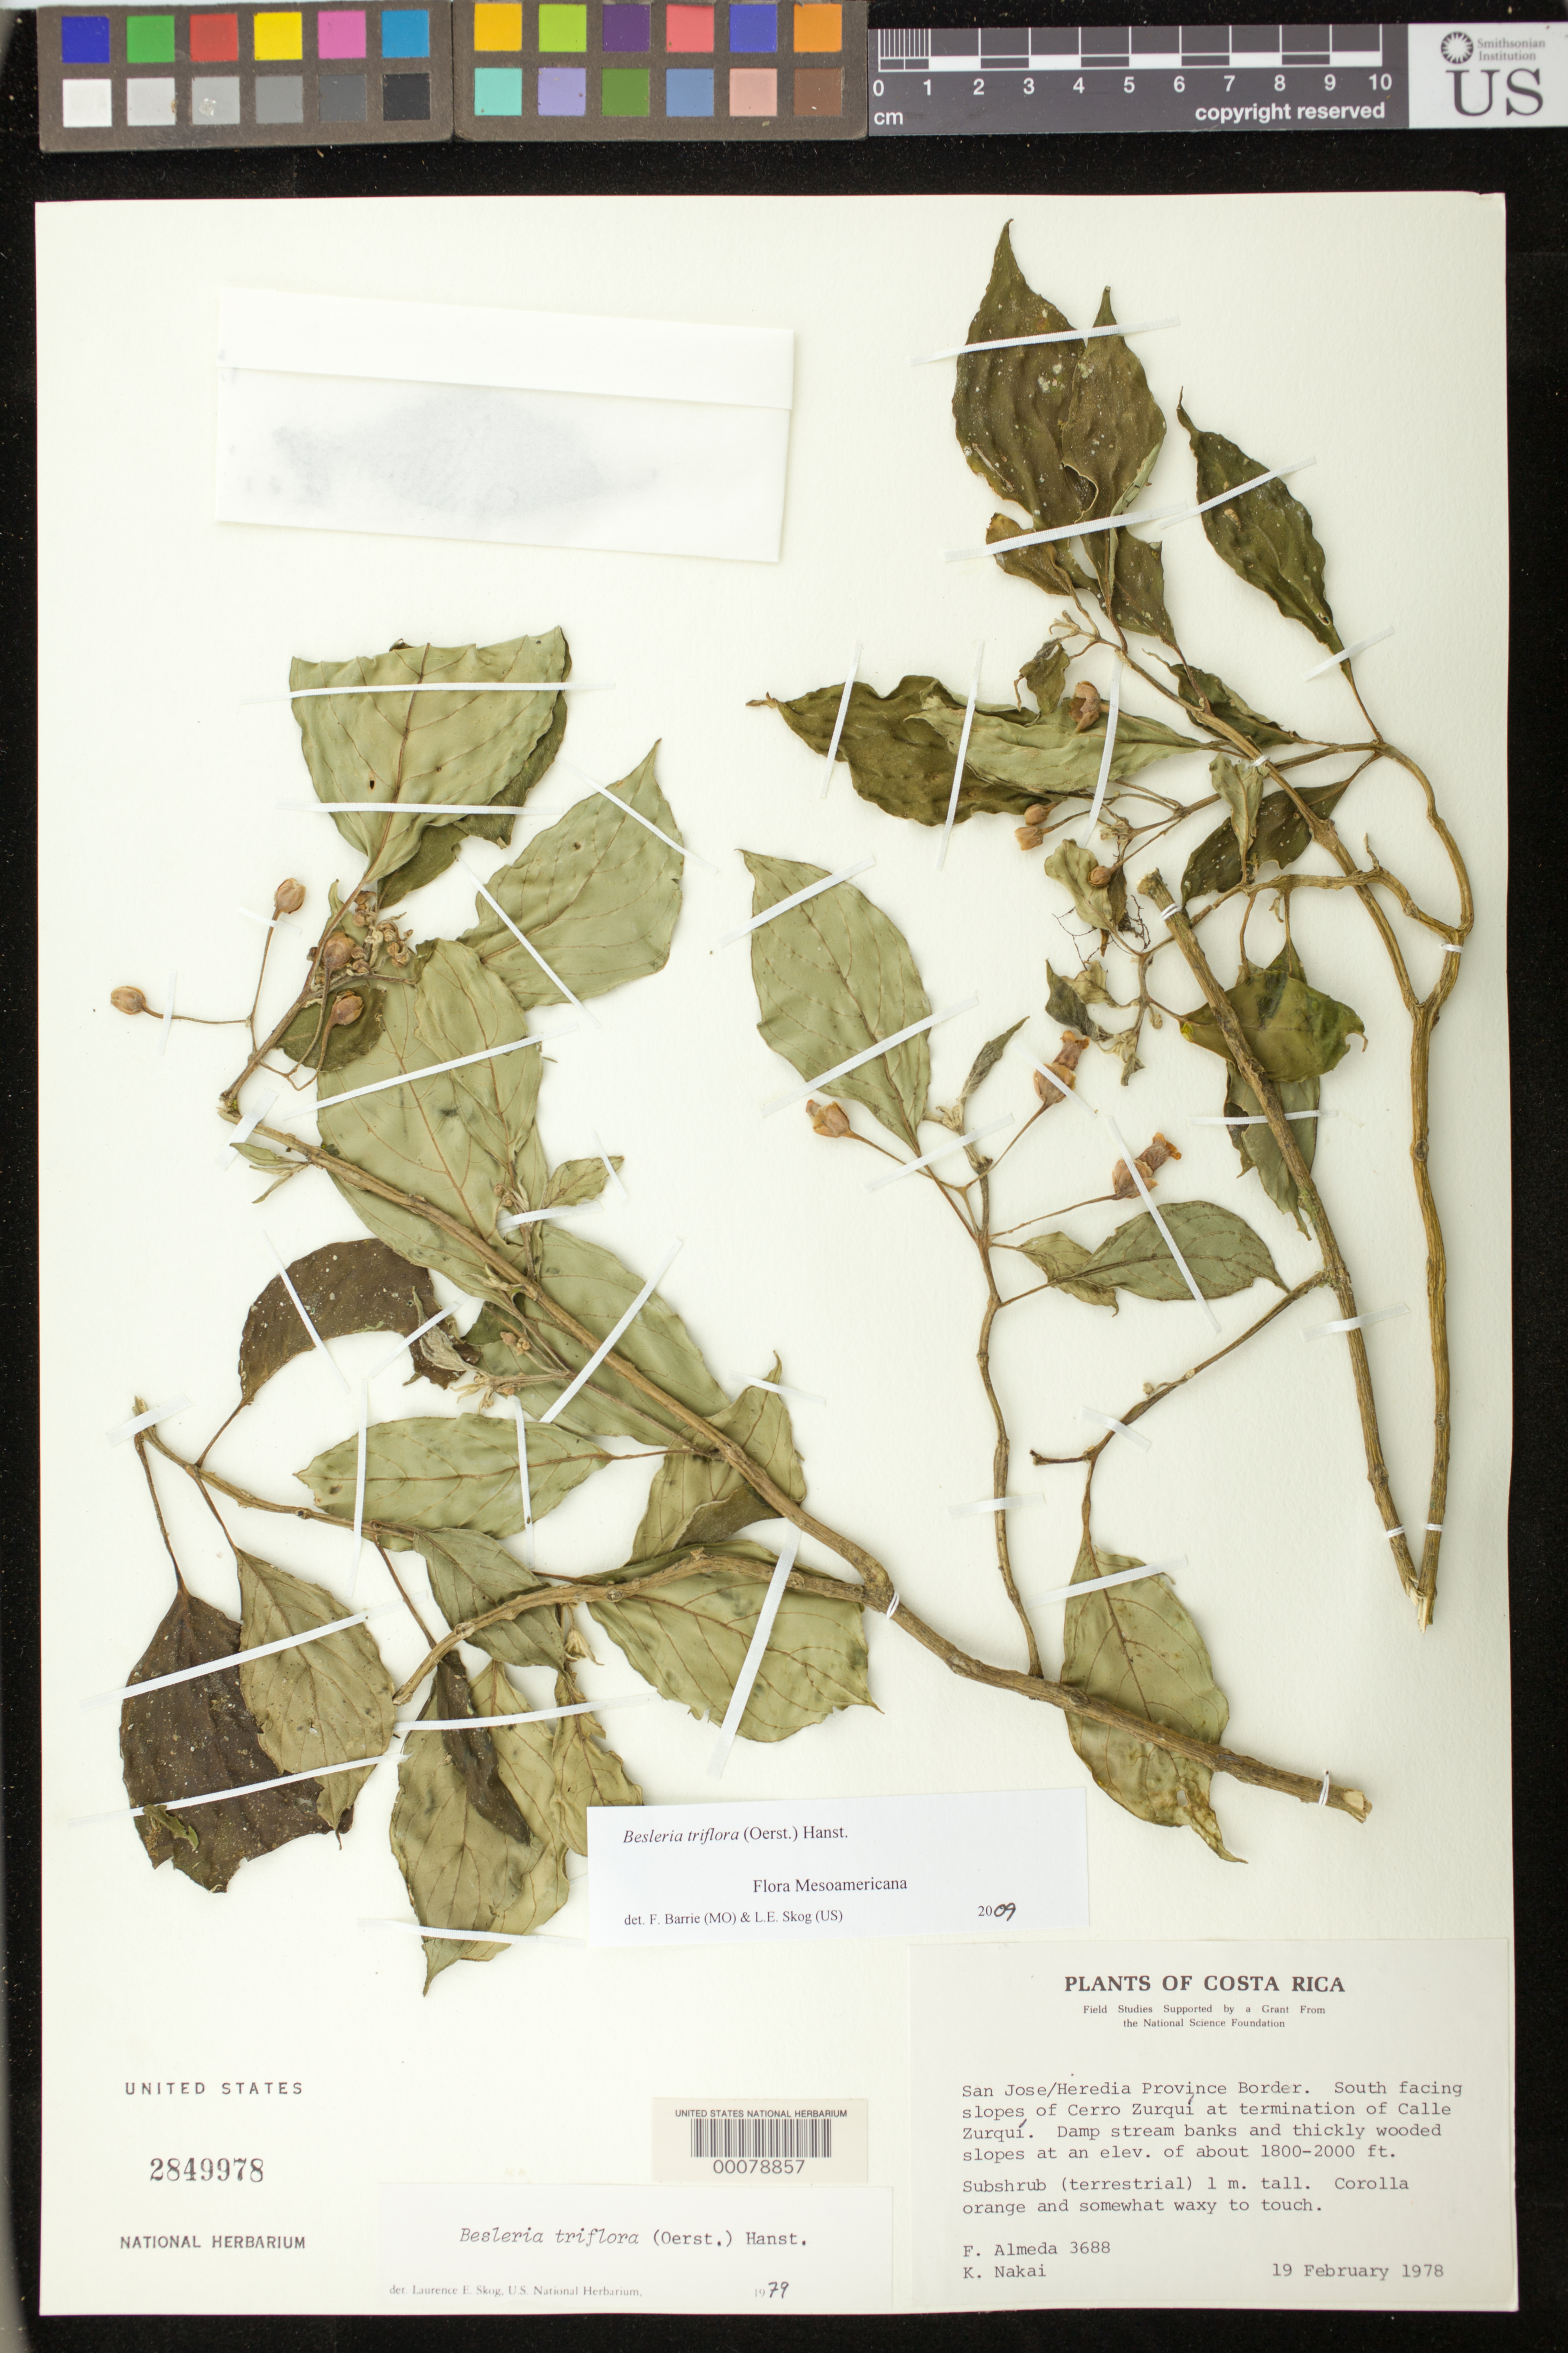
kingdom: Plantae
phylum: Tracheophyta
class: Magnoliopsida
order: Lamiales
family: Gesneriaceae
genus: Besleria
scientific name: Besleria triflora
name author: (Oerst.) Hanst.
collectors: F. Almeda & K. M. Nakai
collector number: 3688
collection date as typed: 19 Feb 1978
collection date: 1978-02-19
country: Costa Rica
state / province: San José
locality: San Jose/Heredia province border, S facing slopes of Cerro Zurqui at termination of Calle Zurqui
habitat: Damp stream banks and thickly wooded slopes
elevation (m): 549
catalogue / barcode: US 2849978